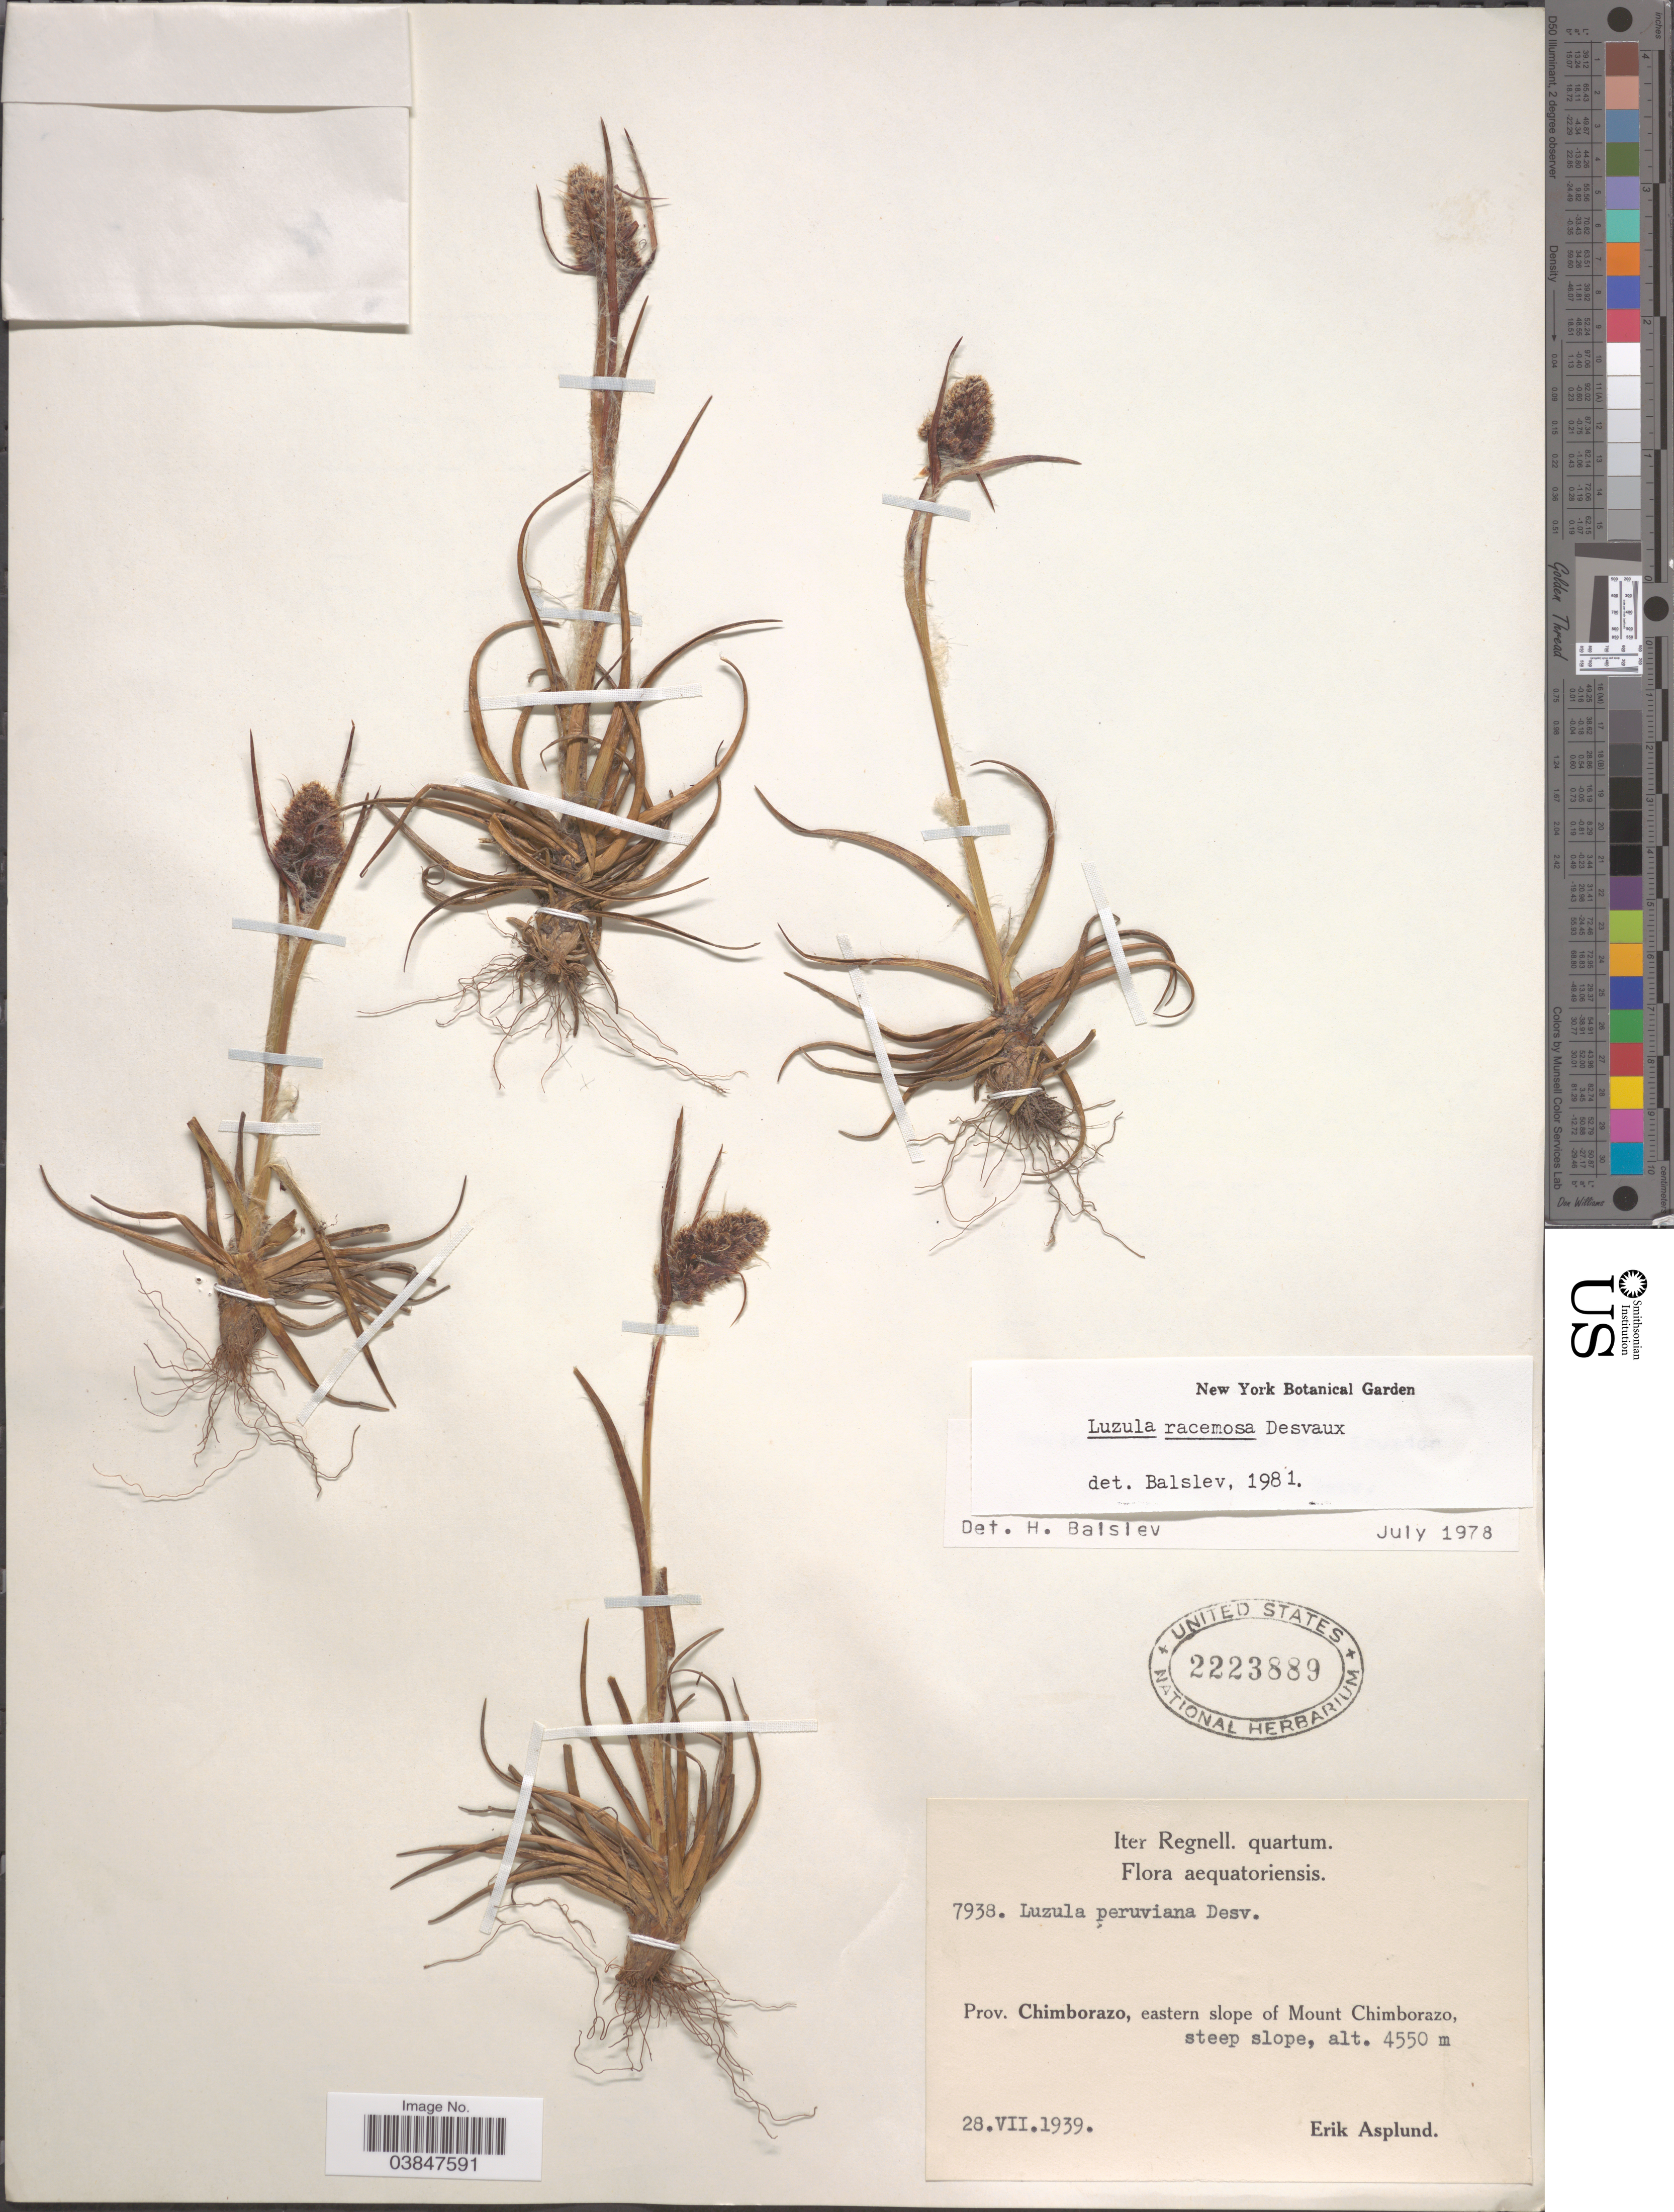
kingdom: Plantae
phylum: Tracheophyta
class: Liliopsida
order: Poales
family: Juncaceae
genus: Luzula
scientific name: Luzula racemosa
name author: Desv.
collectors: E. Asplund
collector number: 7938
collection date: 1939-07-28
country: Ecuador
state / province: Chimborazo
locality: Iter Regnell. quartum. Eastern slope of Mount Chimborazo, steep slope.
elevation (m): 4550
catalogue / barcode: US 2223889